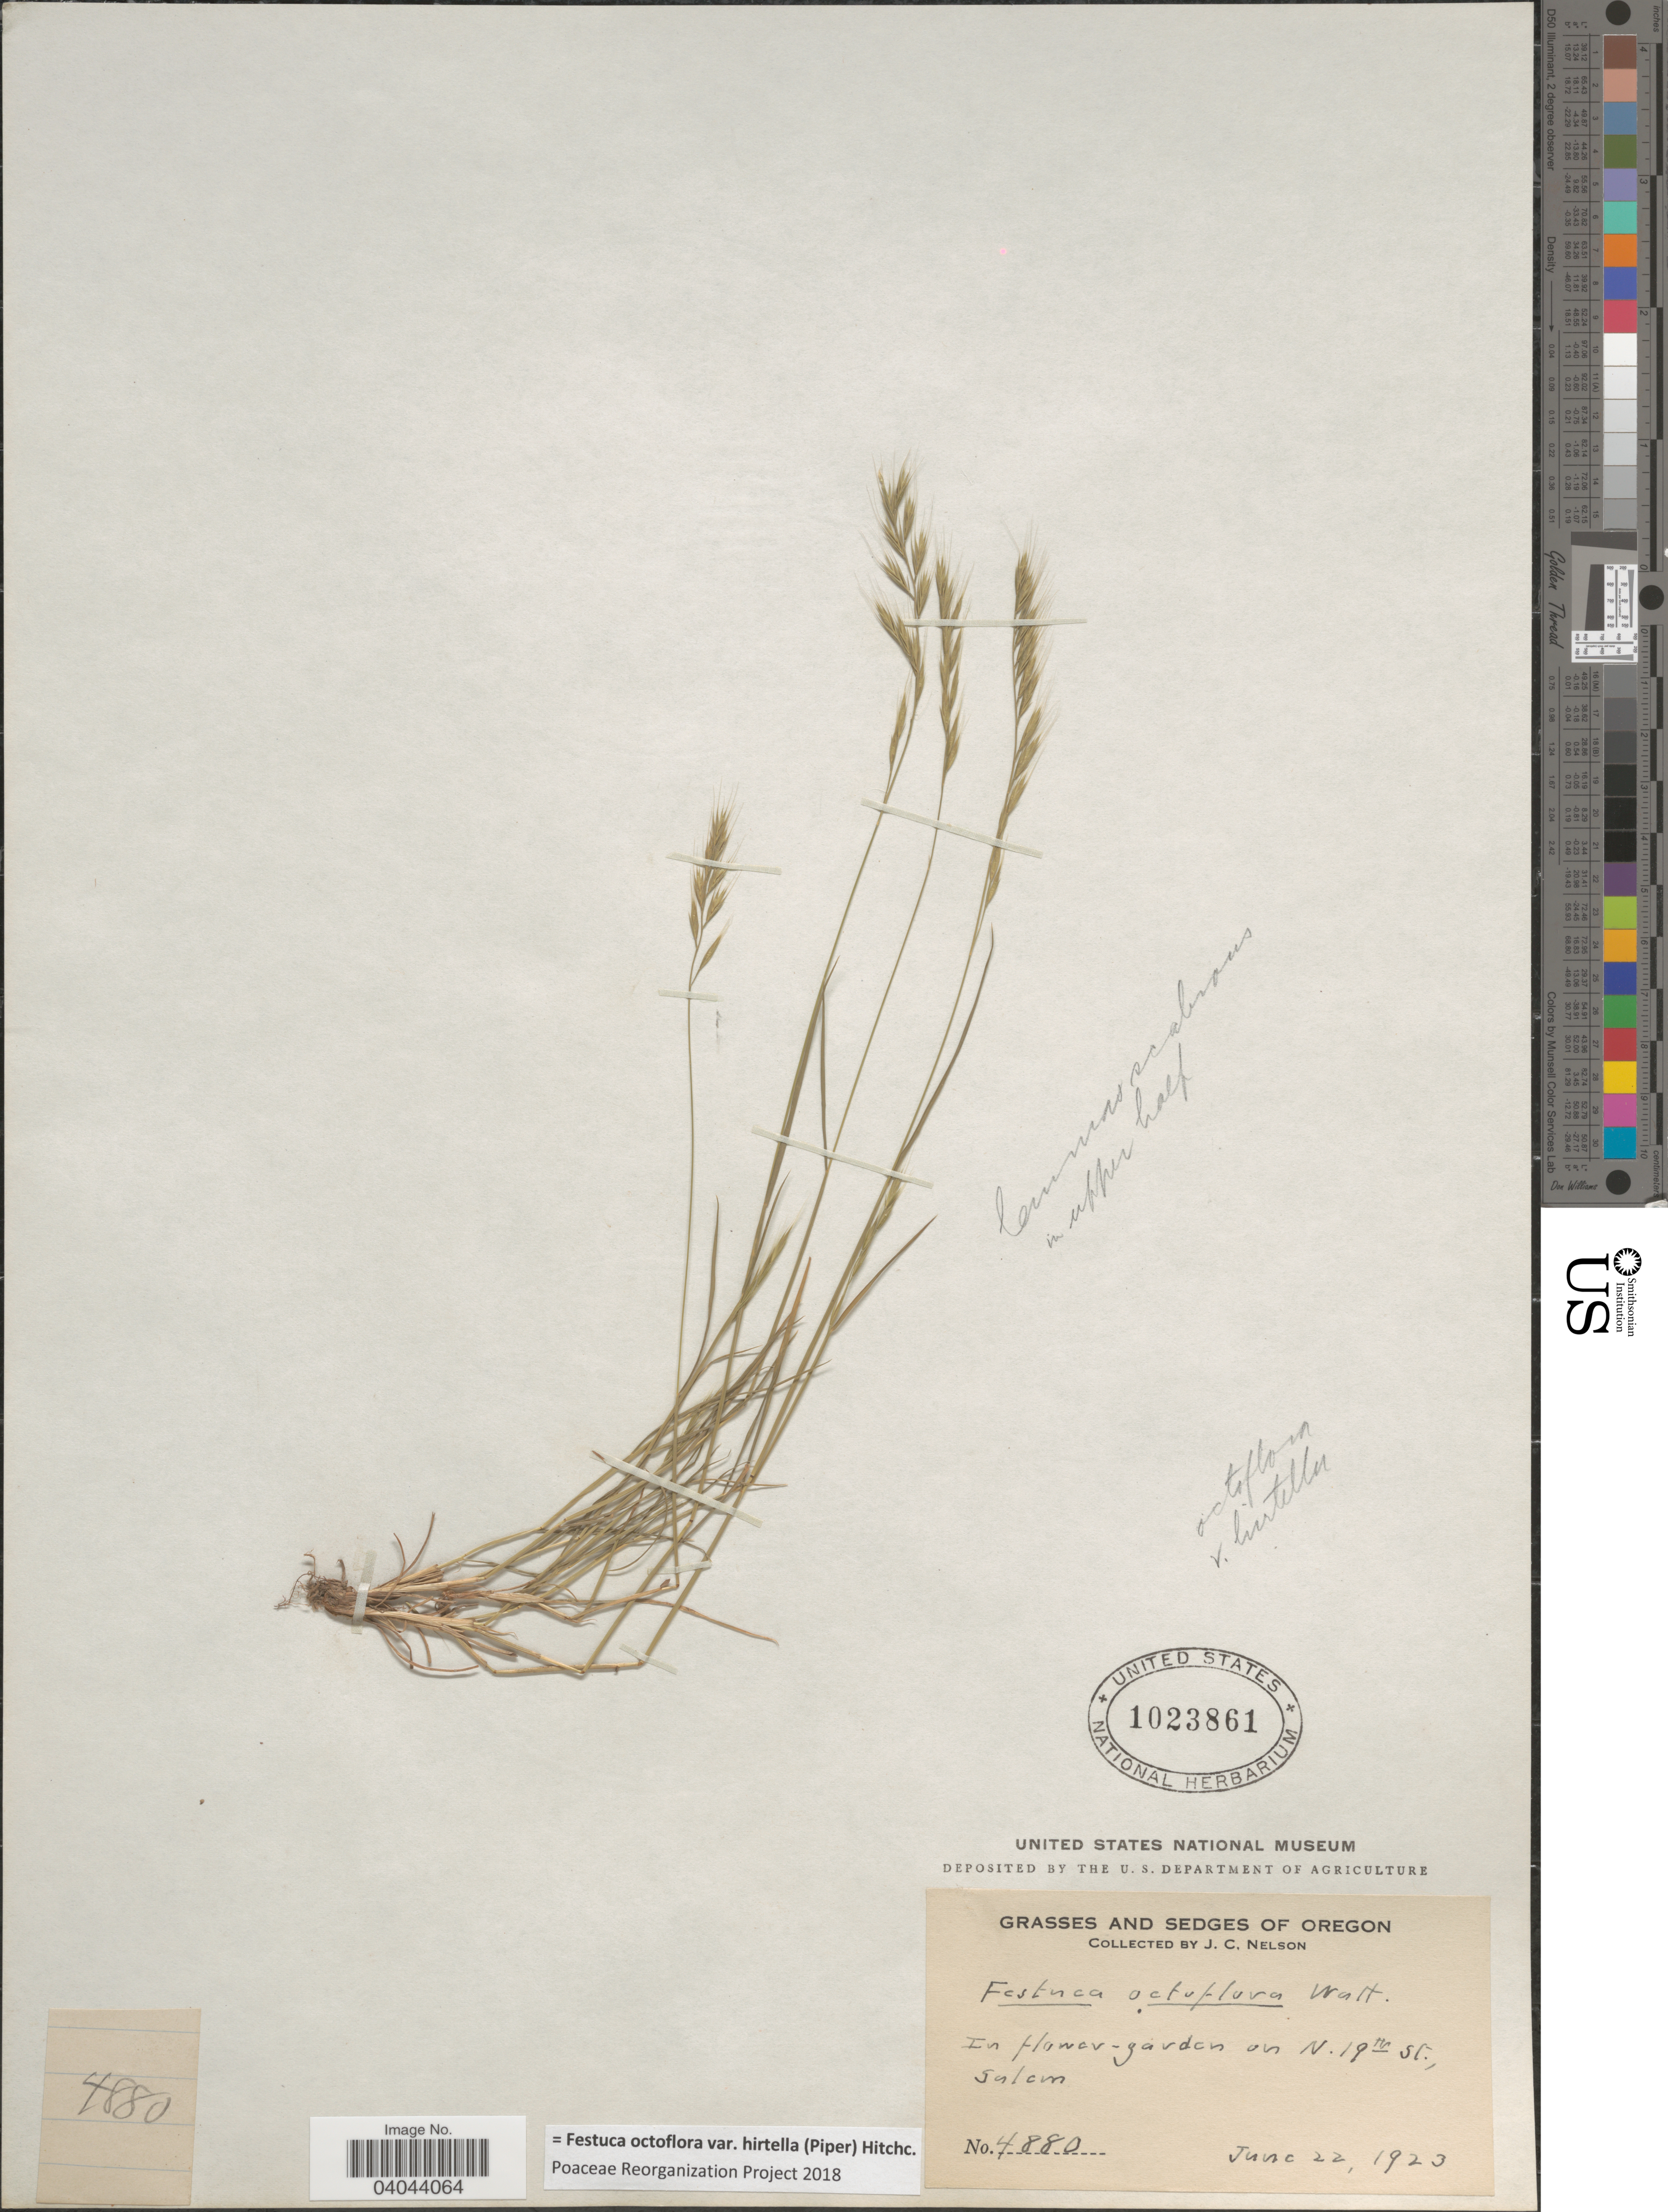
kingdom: Plantae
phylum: Tracheophyta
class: Liliopsida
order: Poales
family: Poaceae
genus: Festuca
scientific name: Festuca octoflora var. hirtella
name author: Piper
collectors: J. C. Nelson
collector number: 4880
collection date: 1923-06-22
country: United States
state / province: Oregon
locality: In flower-garden on N. 19th St., Salem.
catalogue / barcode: US 1023861